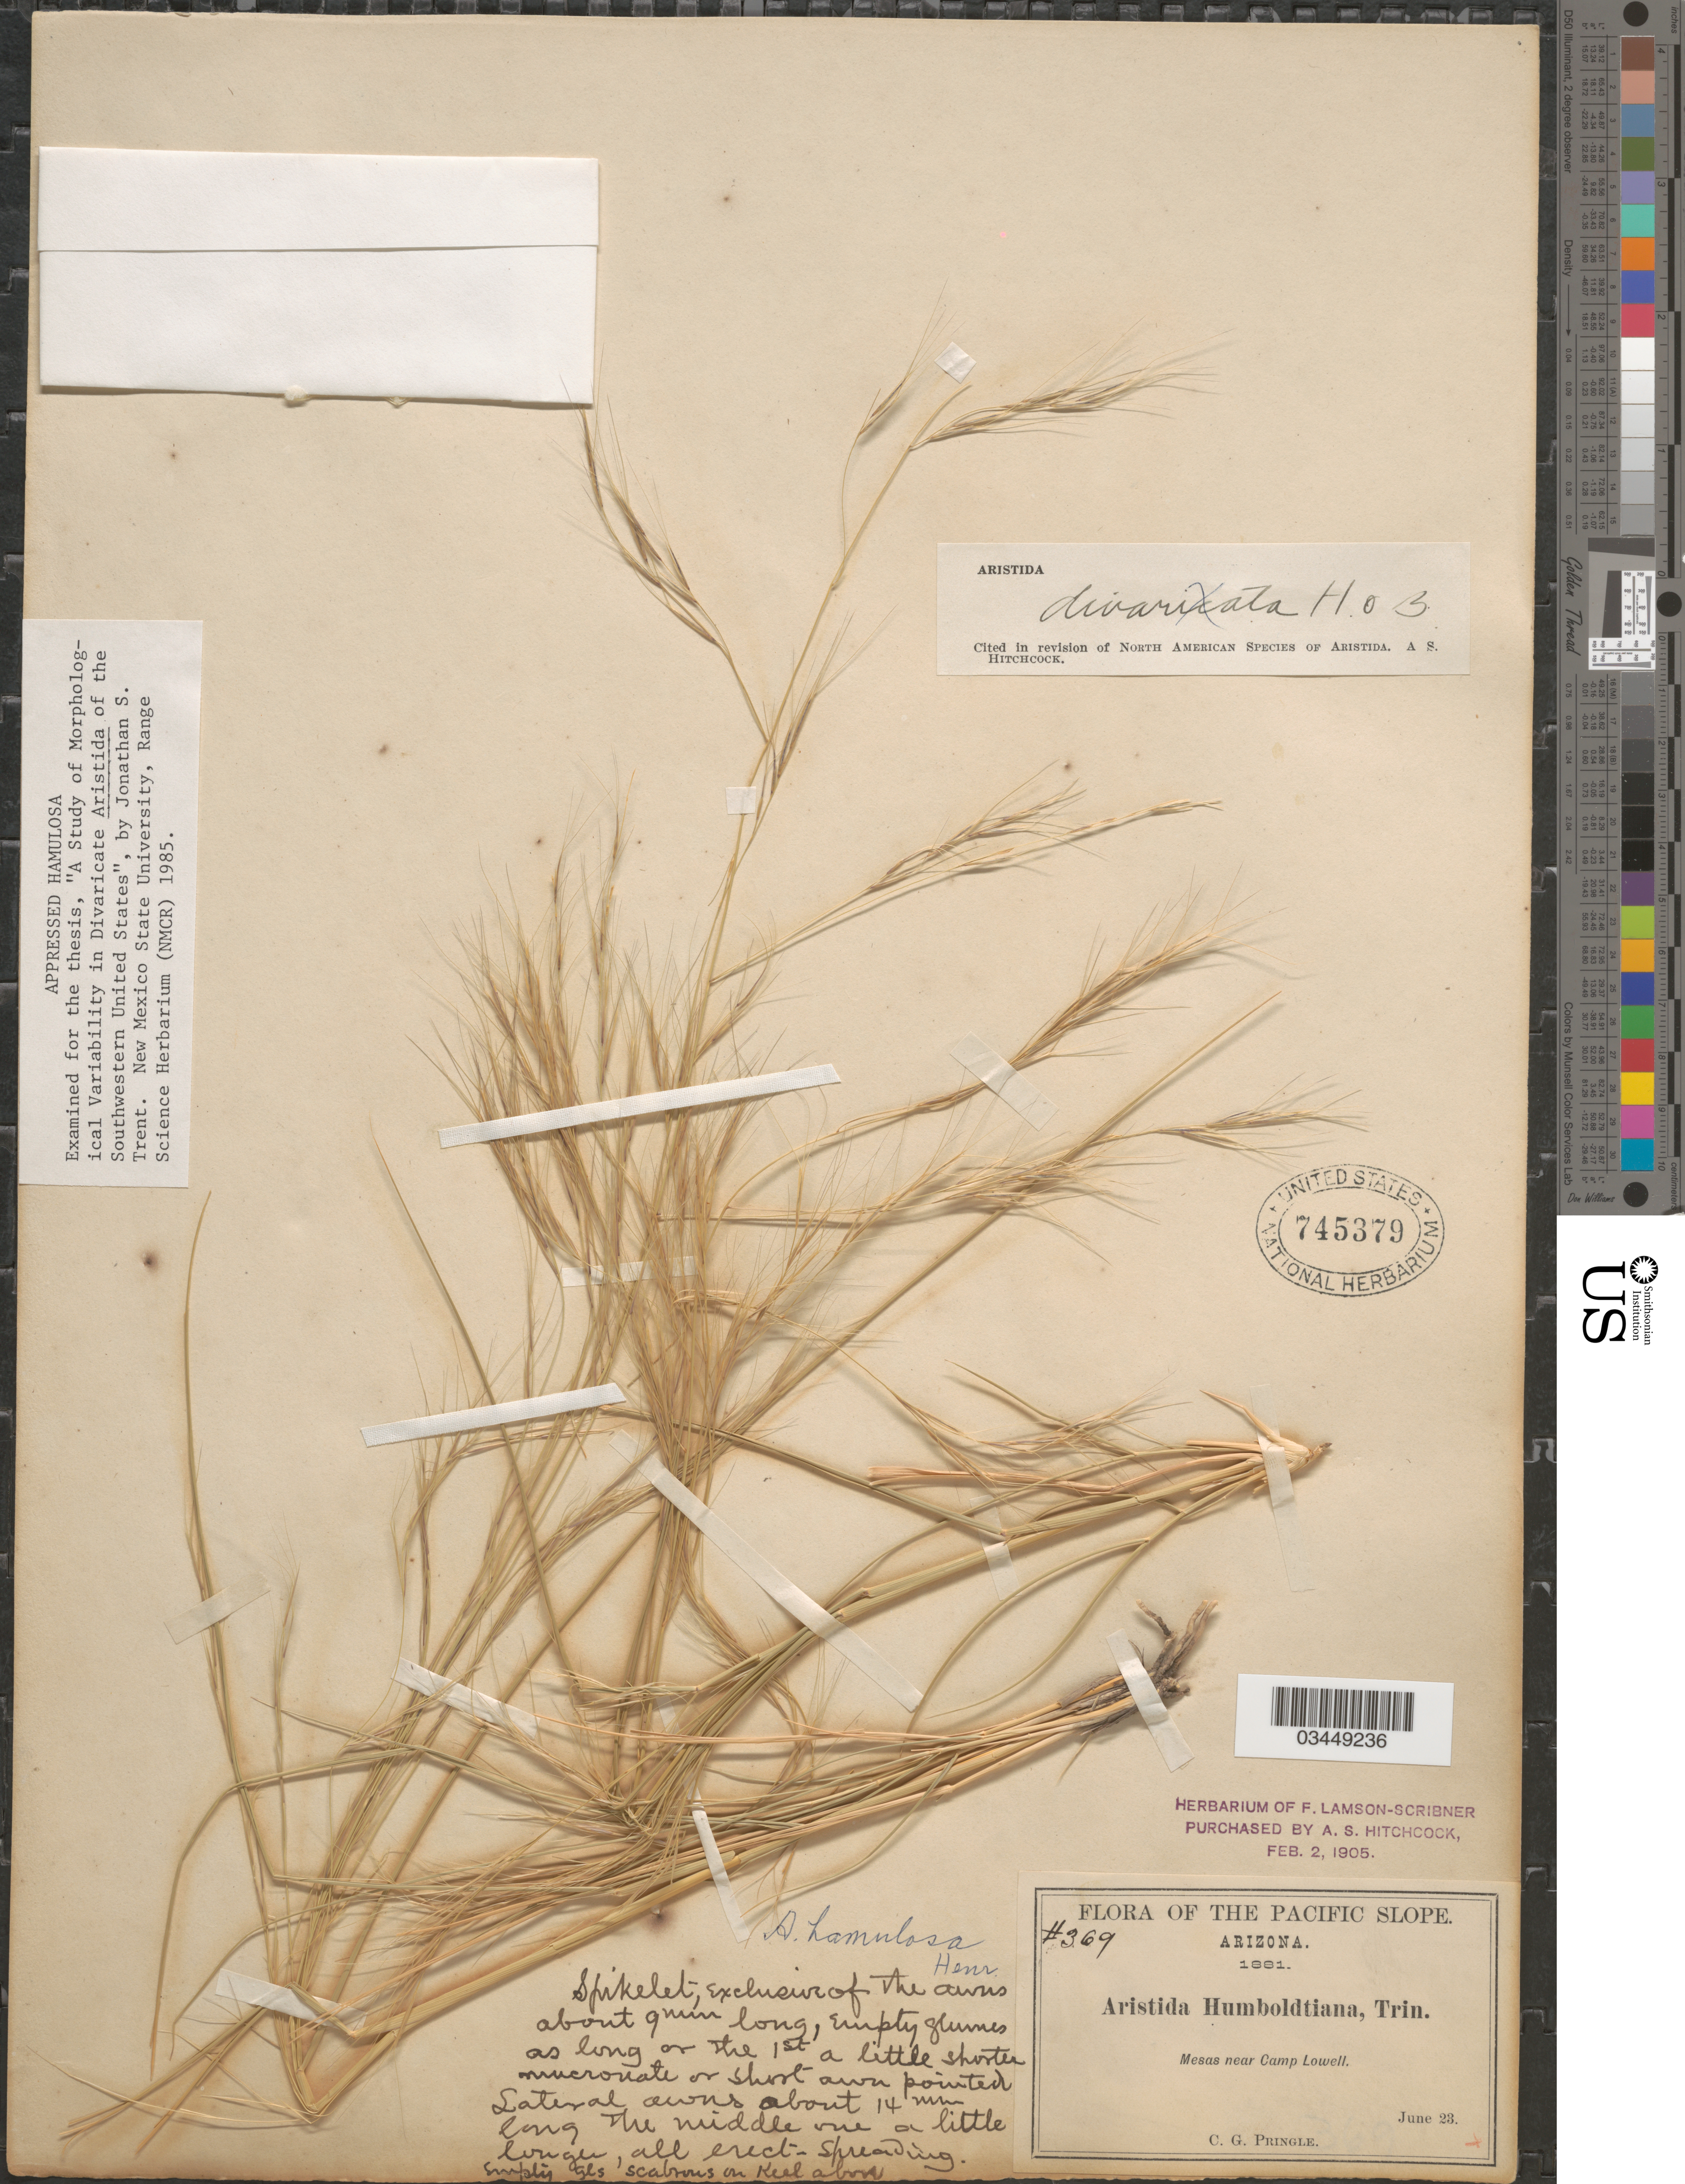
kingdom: Plantae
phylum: Tracheophyta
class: Liliopsida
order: Poales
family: Poaceae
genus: Aristida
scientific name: Aristida hamulosa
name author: Henr.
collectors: C. G. Pringle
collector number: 369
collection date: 1881-06-23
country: United States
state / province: Arizona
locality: The Pacific Slope. Mesas near Camp Lowell.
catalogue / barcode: US 745379